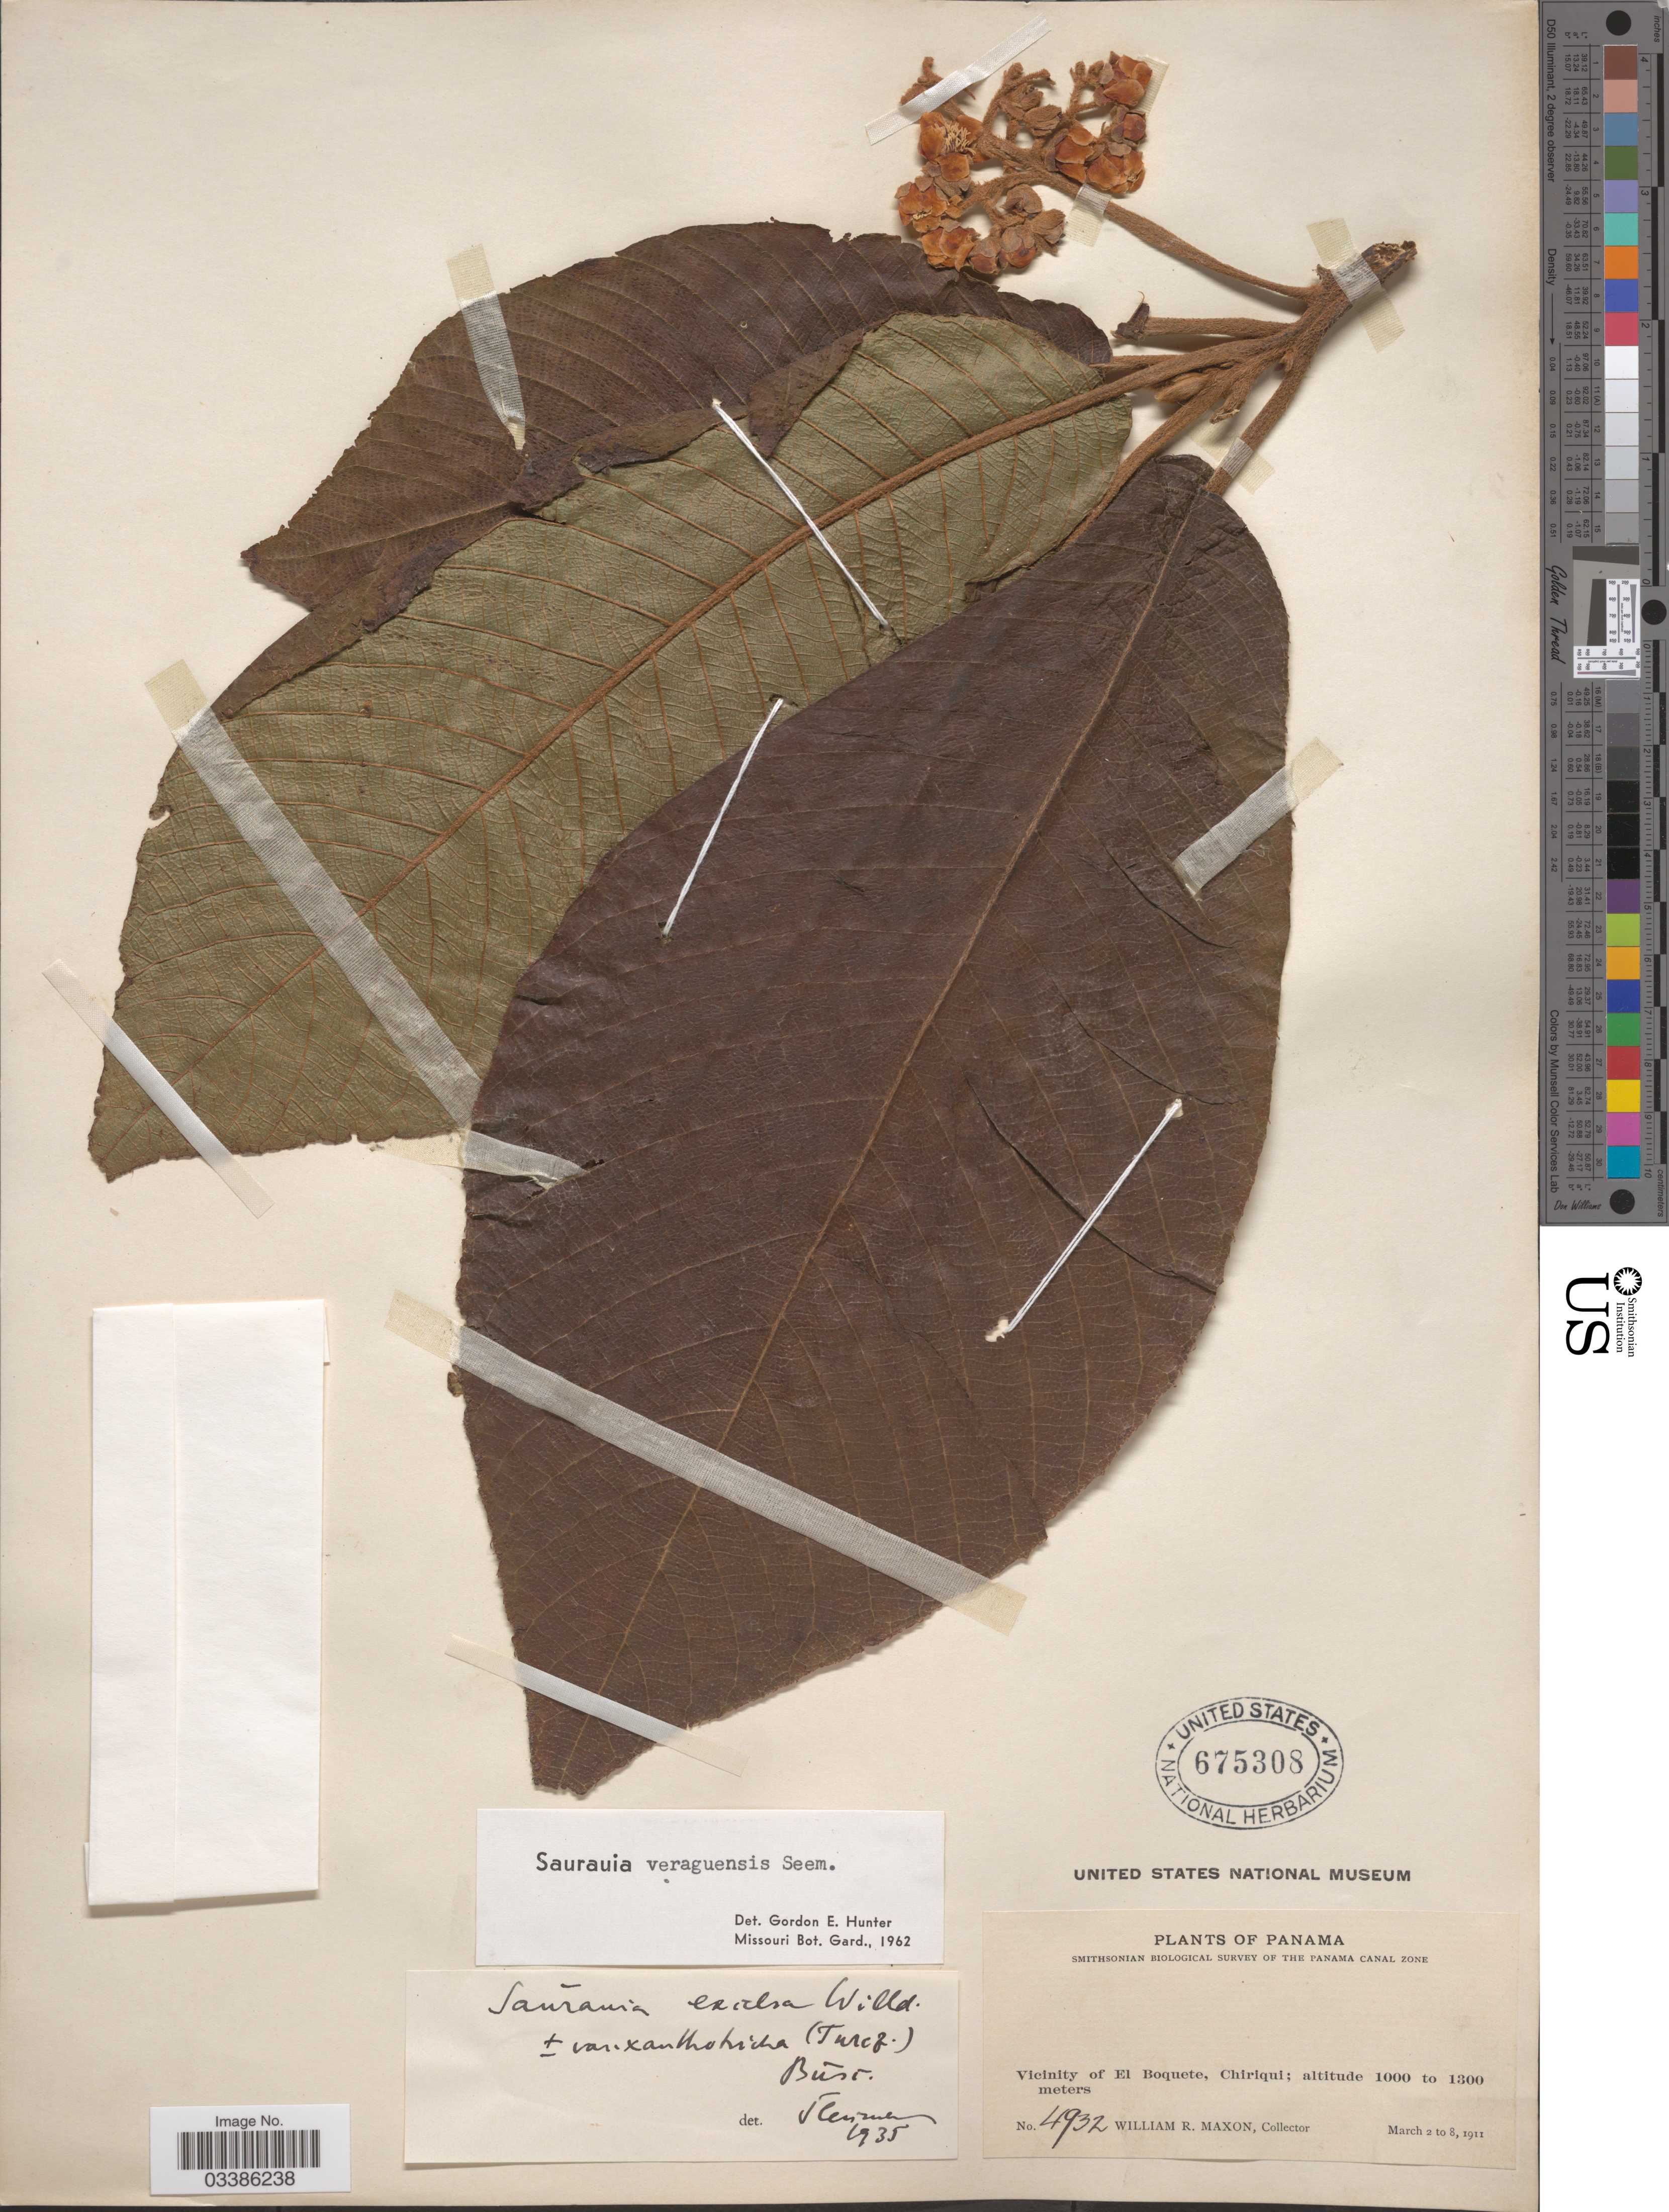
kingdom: Plantae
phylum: Tracheophyta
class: Magnoliopsida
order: Ericales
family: Actinidiaceae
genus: Saurauia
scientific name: Saurauia veraguasensis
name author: Seem.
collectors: W. R. Maxon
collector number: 4932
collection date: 1911-03-02/1911-03-08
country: Panama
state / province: Chiriqui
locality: Vicinity of El Boquete.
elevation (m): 1000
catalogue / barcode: US 675308